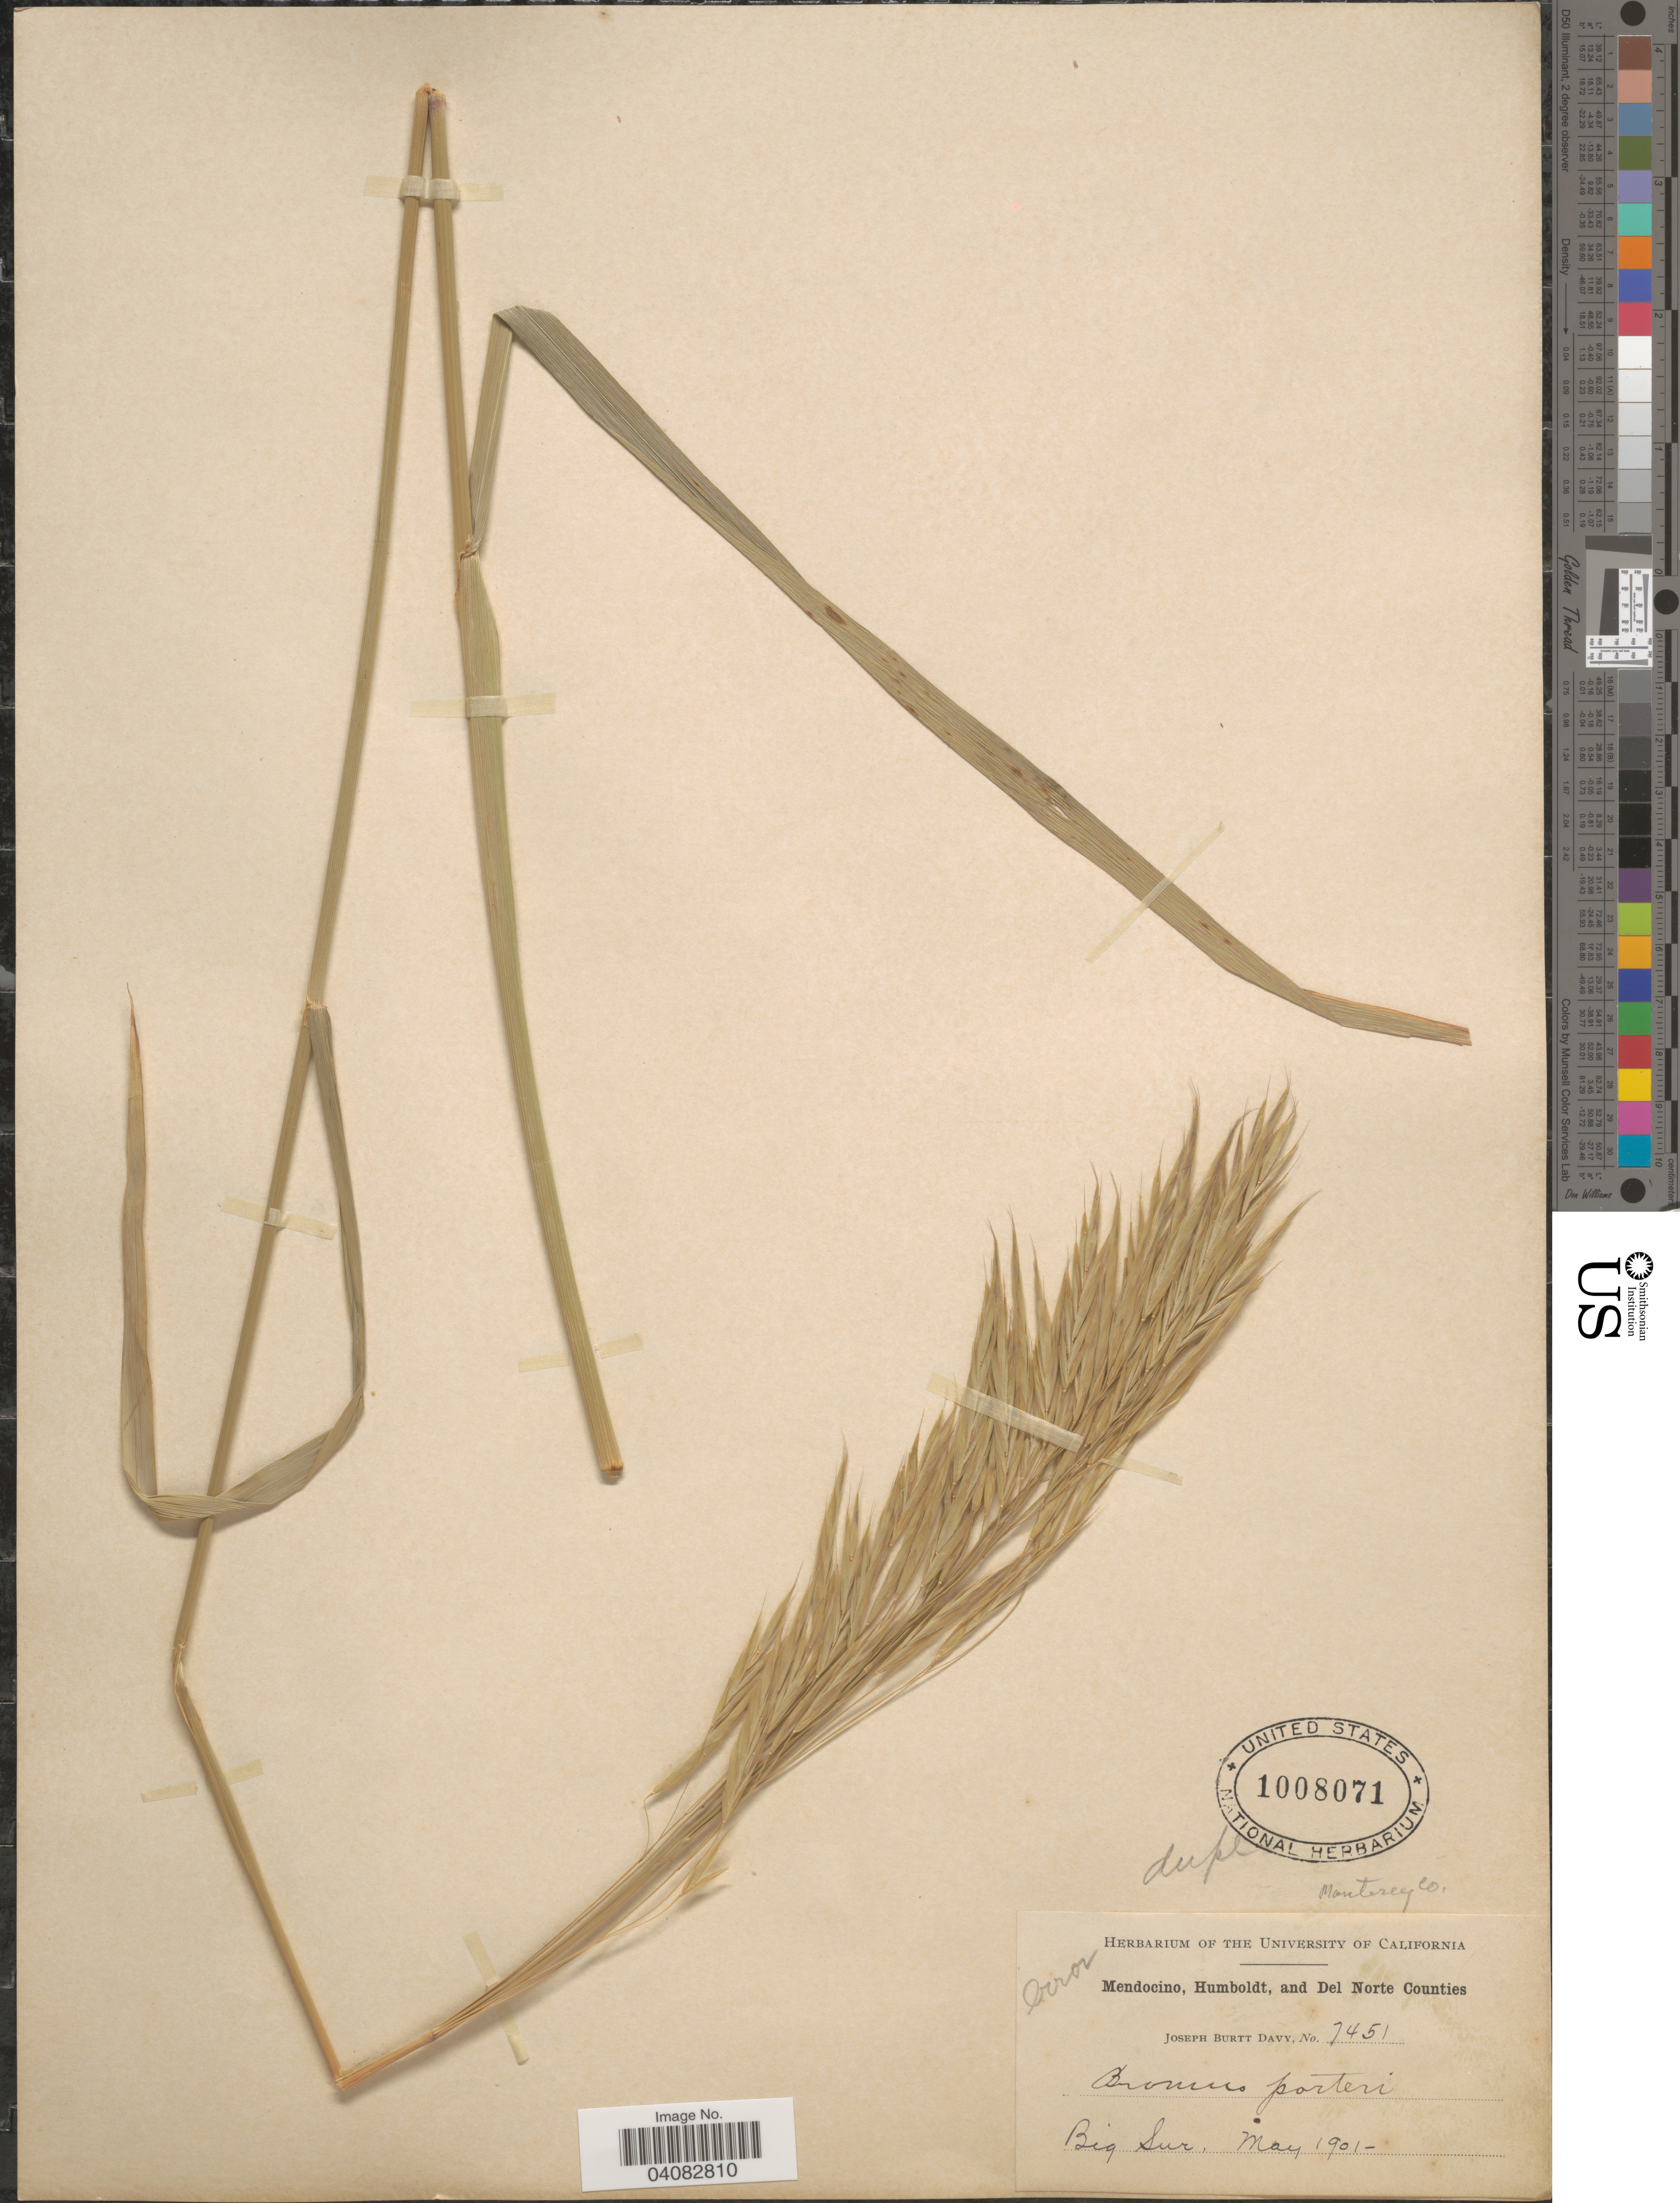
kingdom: Plantae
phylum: Tracheophyta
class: Liliopsida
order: Poales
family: Poaceae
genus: Bromus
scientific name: Bromus laevipes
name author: Shear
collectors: J. Burtt Davy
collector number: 7451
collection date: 1901-05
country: United States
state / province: California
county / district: Monterey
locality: Mendocino, Humboldt, and Del Norte Counties. Big Sur. Monterey Co.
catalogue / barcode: US 1008071